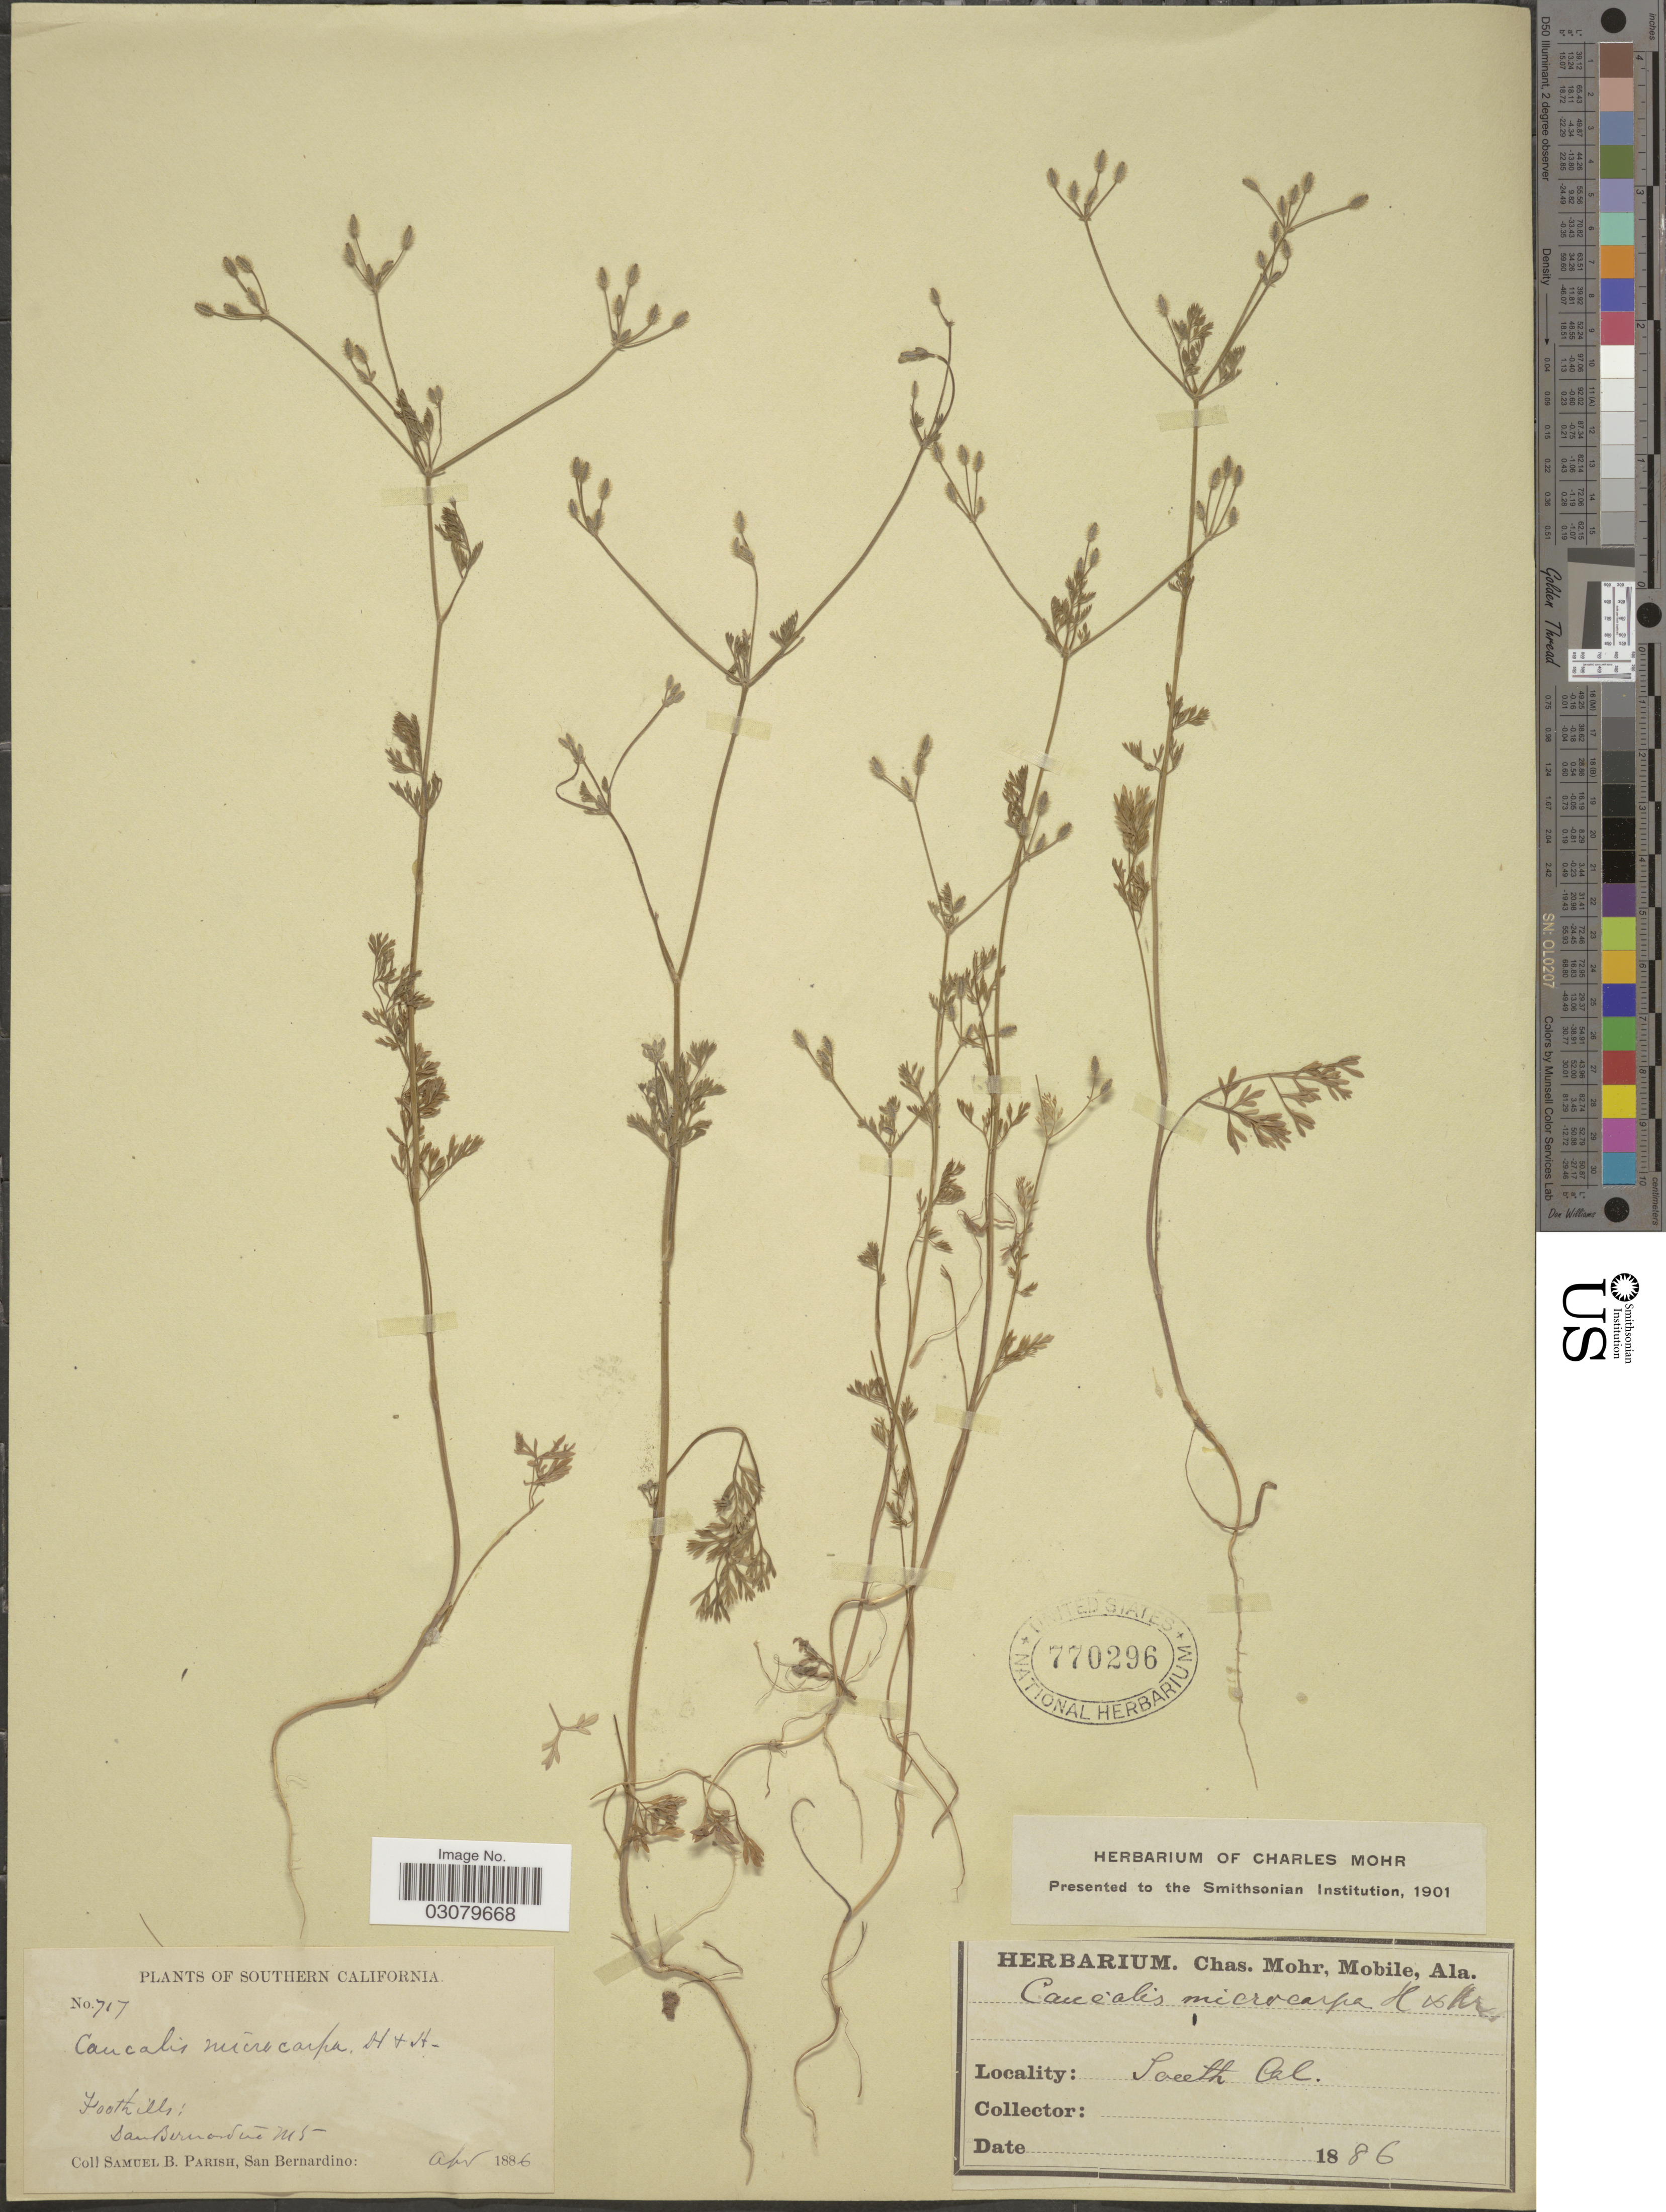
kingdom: Plantae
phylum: Tracheophyta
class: Magnoliopsida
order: Apiales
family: Apiaceae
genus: Caucalis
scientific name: Caucalis microcarpa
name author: Hook. & Arn.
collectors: ex herb. Charles Mohr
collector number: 717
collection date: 1886-04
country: United States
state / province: California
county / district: San Bernardino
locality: Southern California. Foothills: San Bernardino Mts.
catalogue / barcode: US 770296